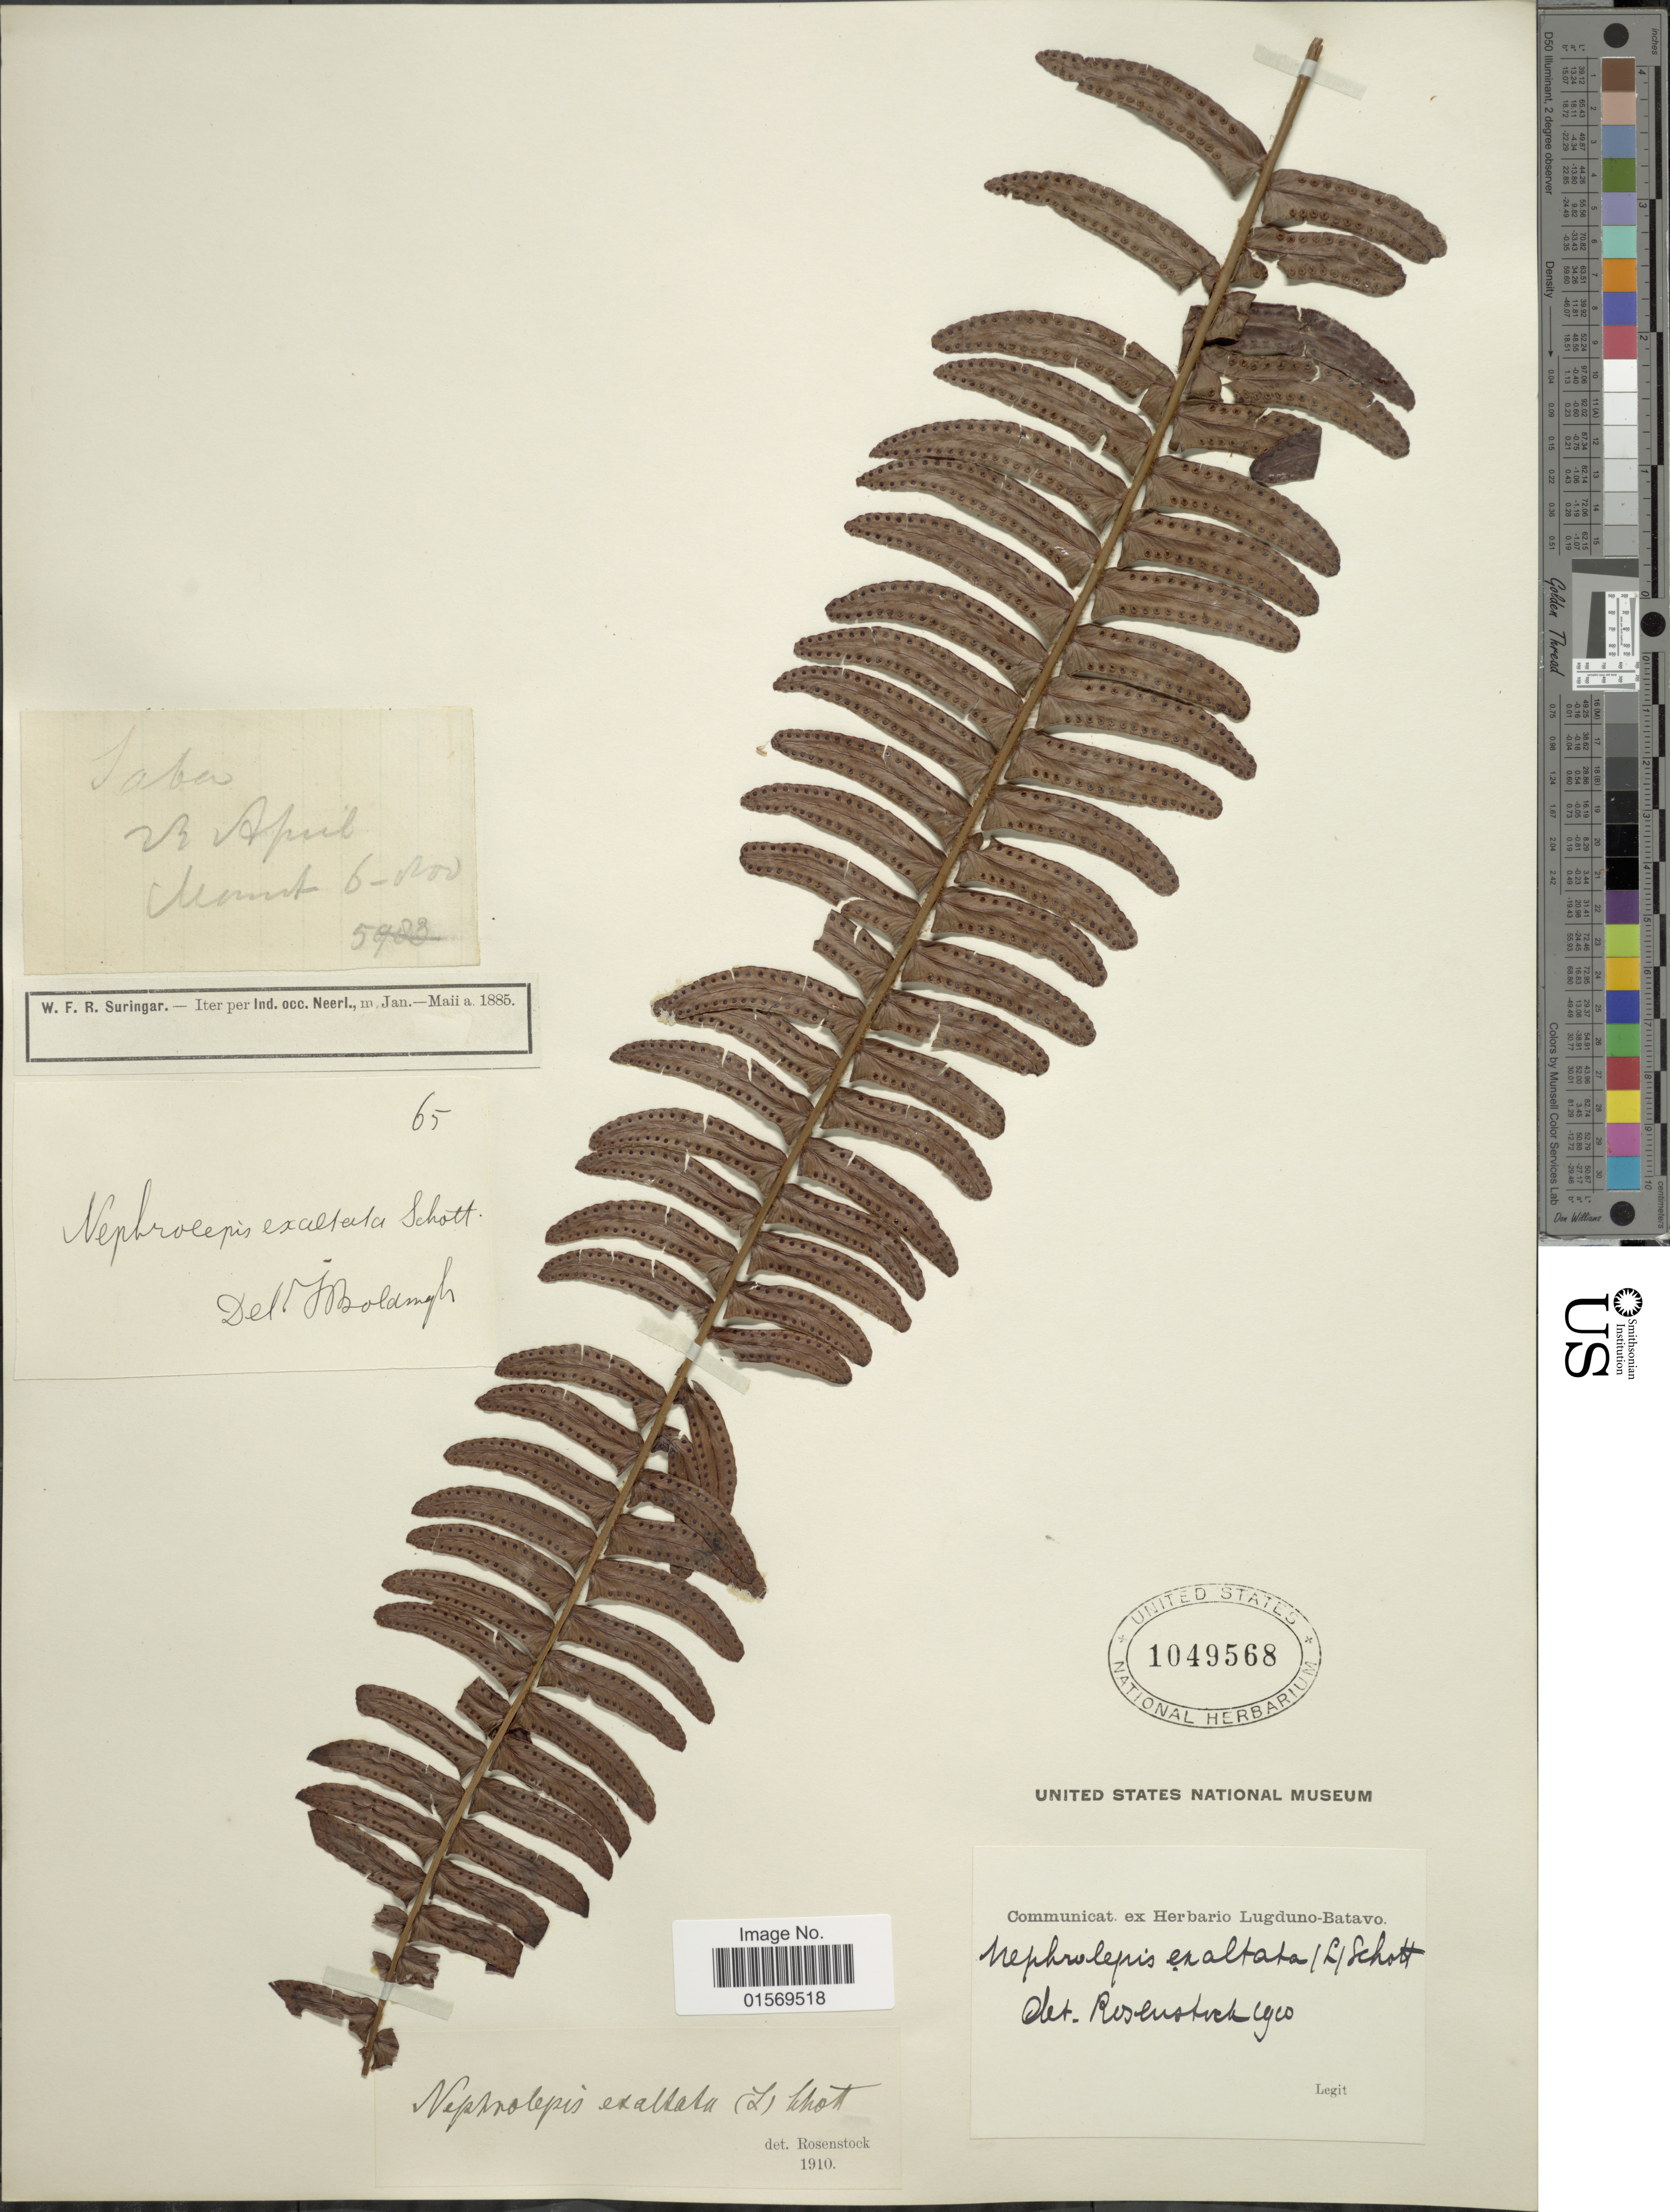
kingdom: Plantae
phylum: Tracheophyta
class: Polypodiopsida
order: Polypodiales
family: Nephrolepidaceae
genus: Nephrolepis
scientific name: Nephrolepis rivularis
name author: (Vahl) Mett. ex Krug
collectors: W. F. Suringar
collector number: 65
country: Netherlands Antilles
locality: Saba.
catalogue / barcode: US 1049568